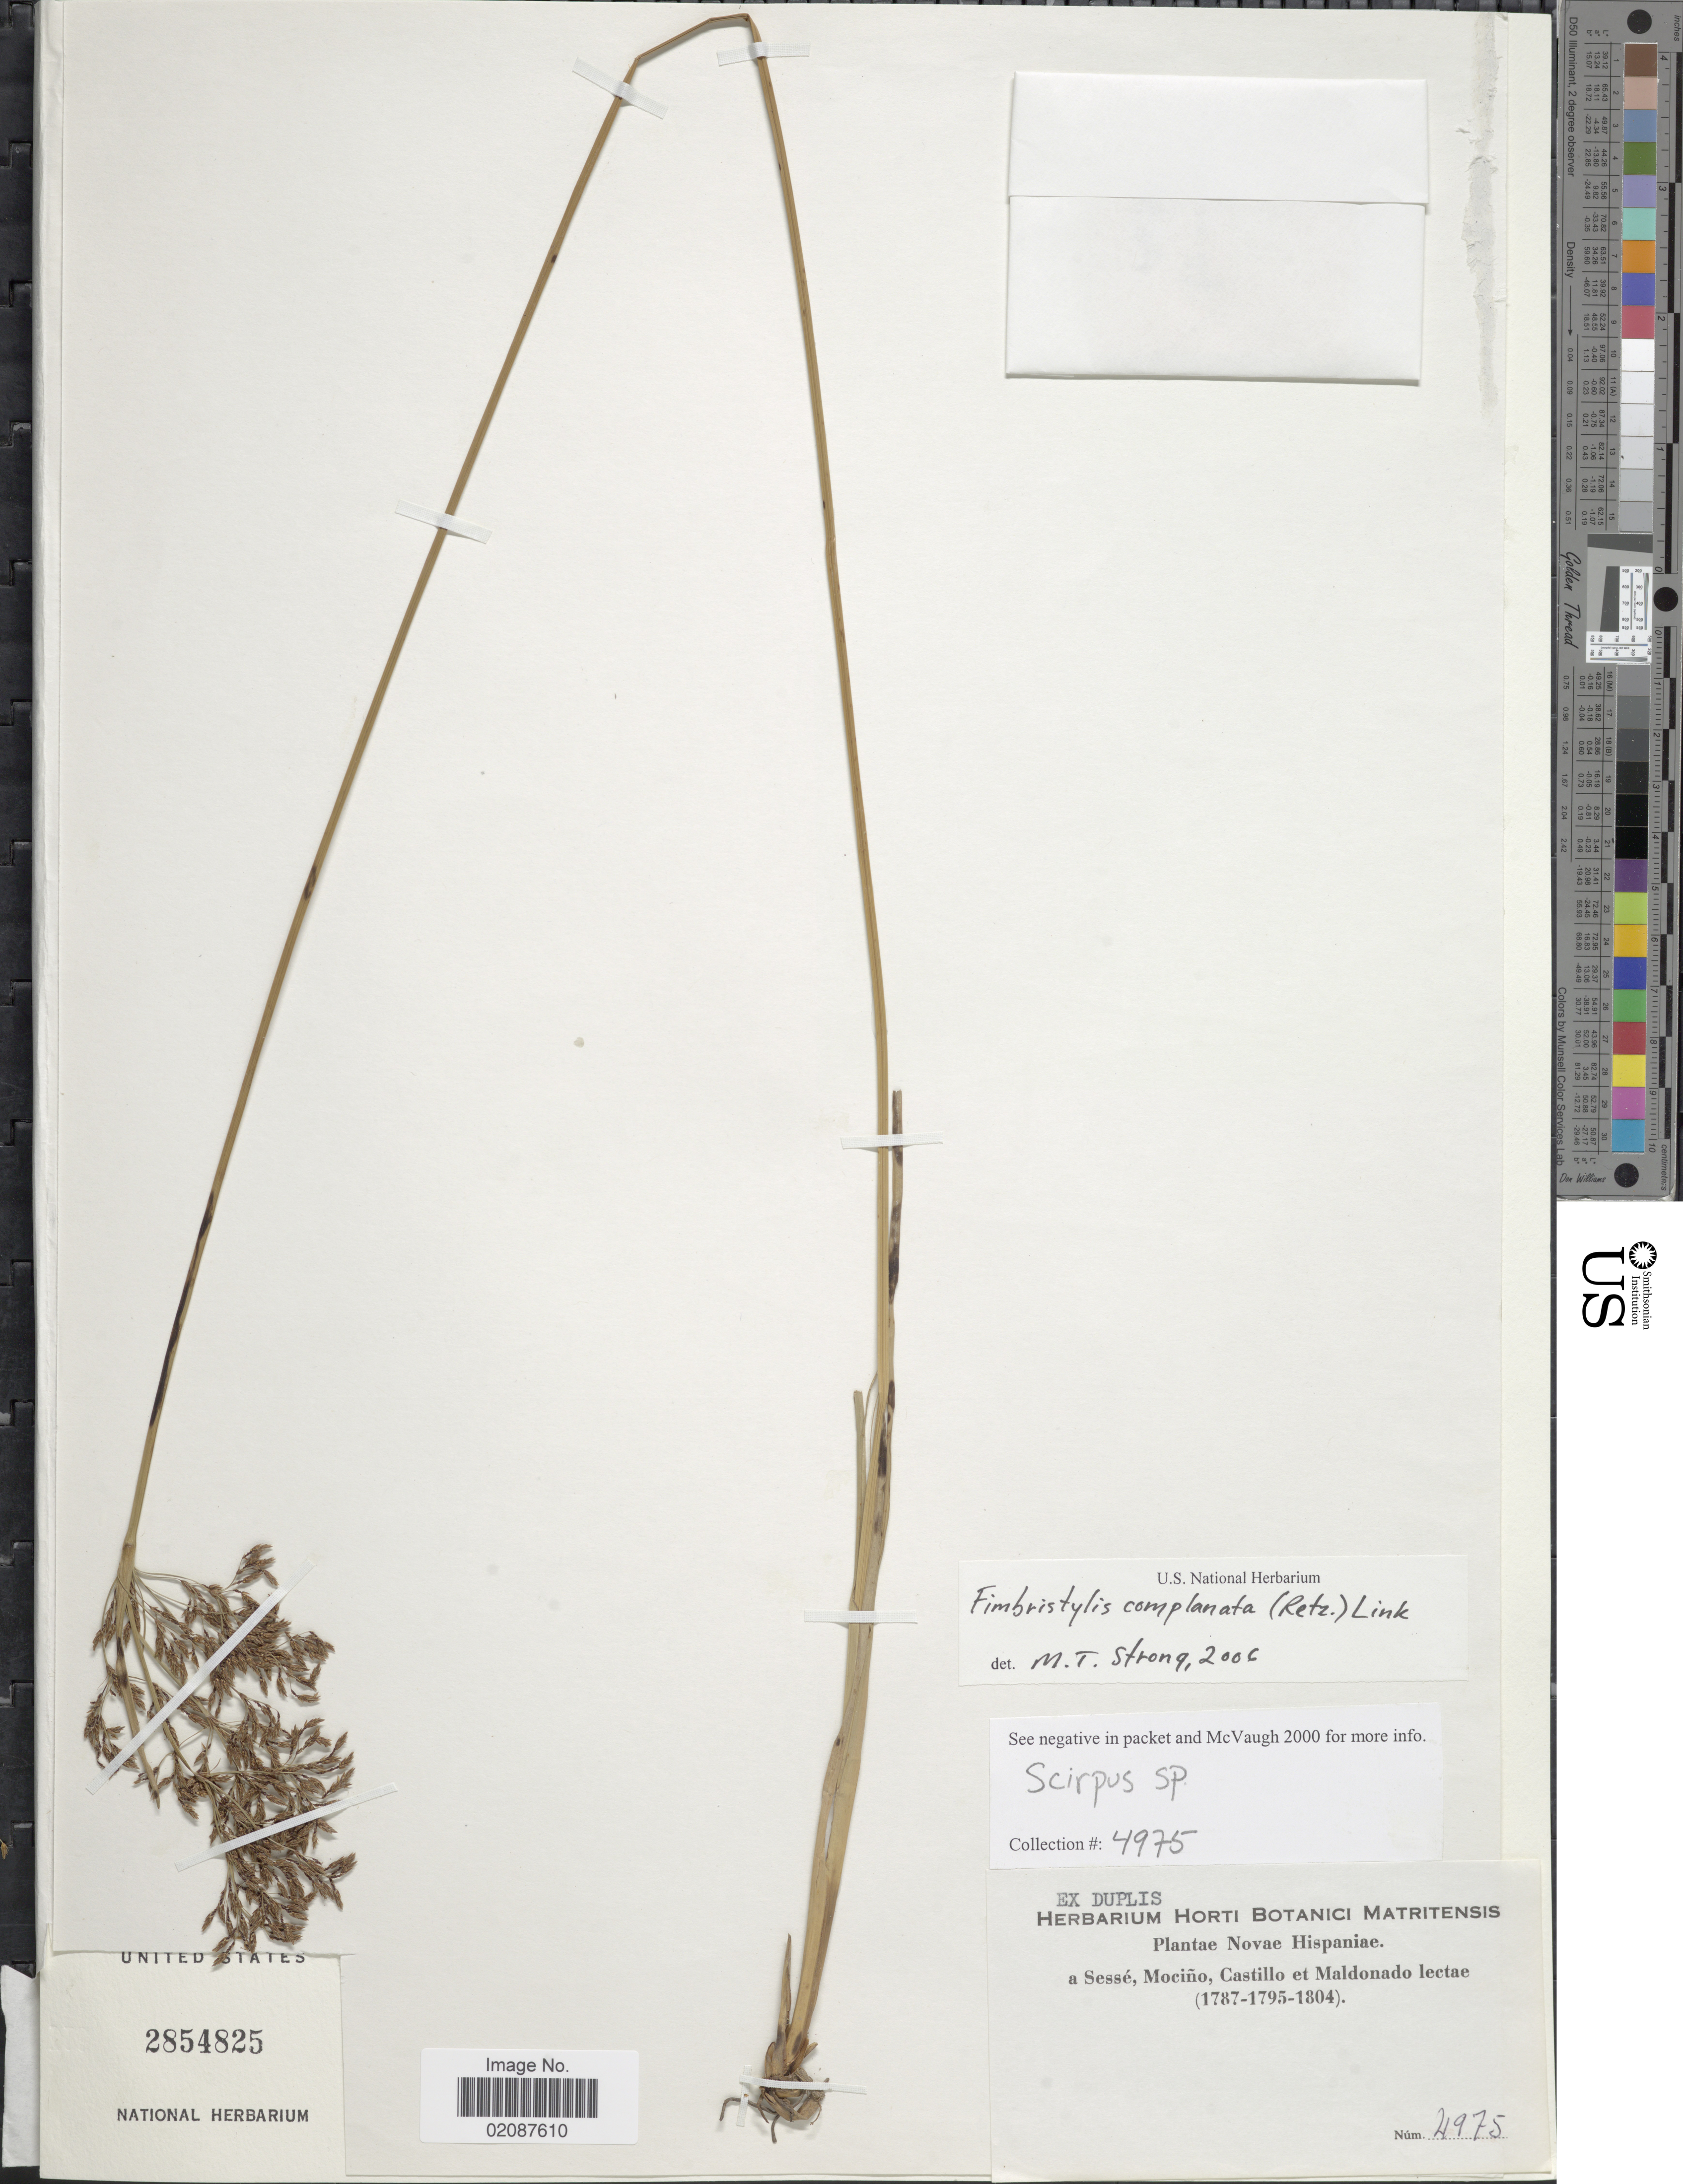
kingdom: Plantae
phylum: Tracheophyta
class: Liliopsida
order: Poales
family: Cyperaceae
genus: Fimbristylis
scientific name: Fimbristylis complanata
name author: (Retz.) Link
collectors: Sessé, --, Mociño, Castillo, -- & Maldonado, --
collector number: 4975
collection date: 1787/1804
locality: Novae Hispaniae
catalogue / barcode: US 2854825